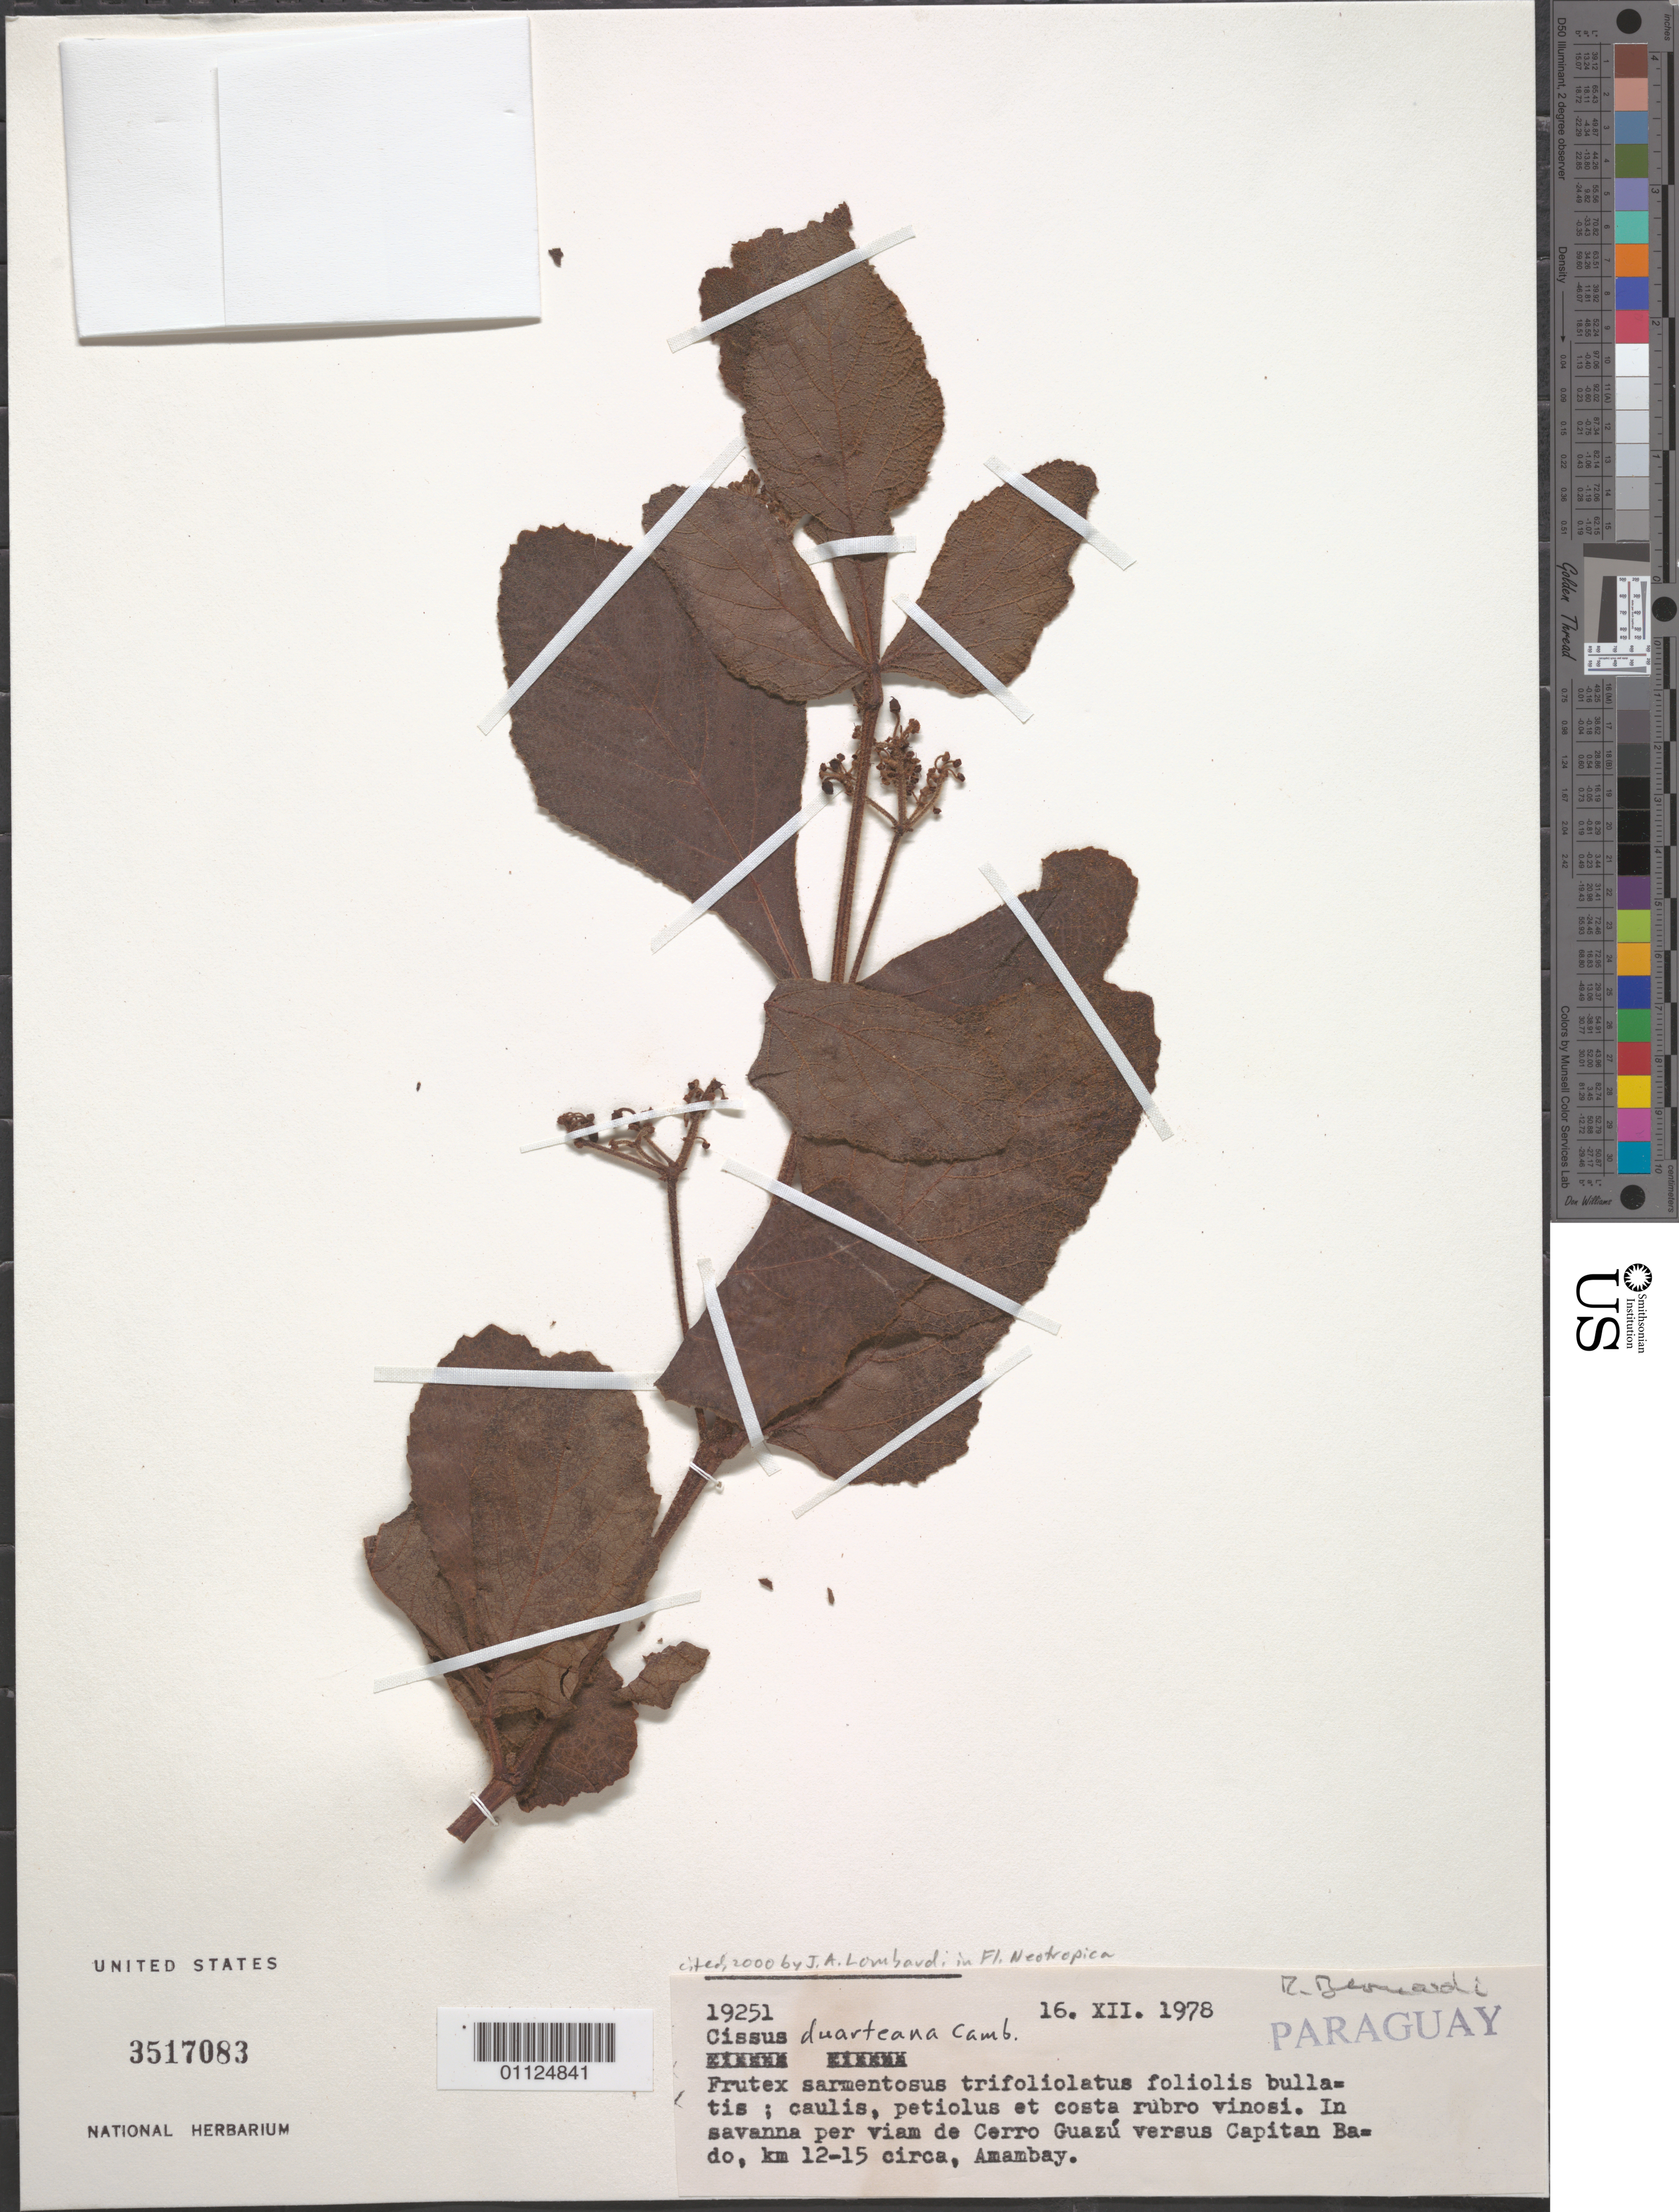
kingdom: Plantae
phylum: Tracheophyta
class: Magnoliopsida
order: Vitales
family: Vitaceae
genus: Cissus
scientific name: Cissus duarteana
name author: Cambess.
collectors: M. Bernardi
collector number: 19251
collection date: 1978-12-16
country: Paraguay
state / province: Amambay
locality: Cerro Guazu versus Capitan Bado, km 12 - 15 circa.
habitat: In savanna.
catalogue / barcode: US 3517083